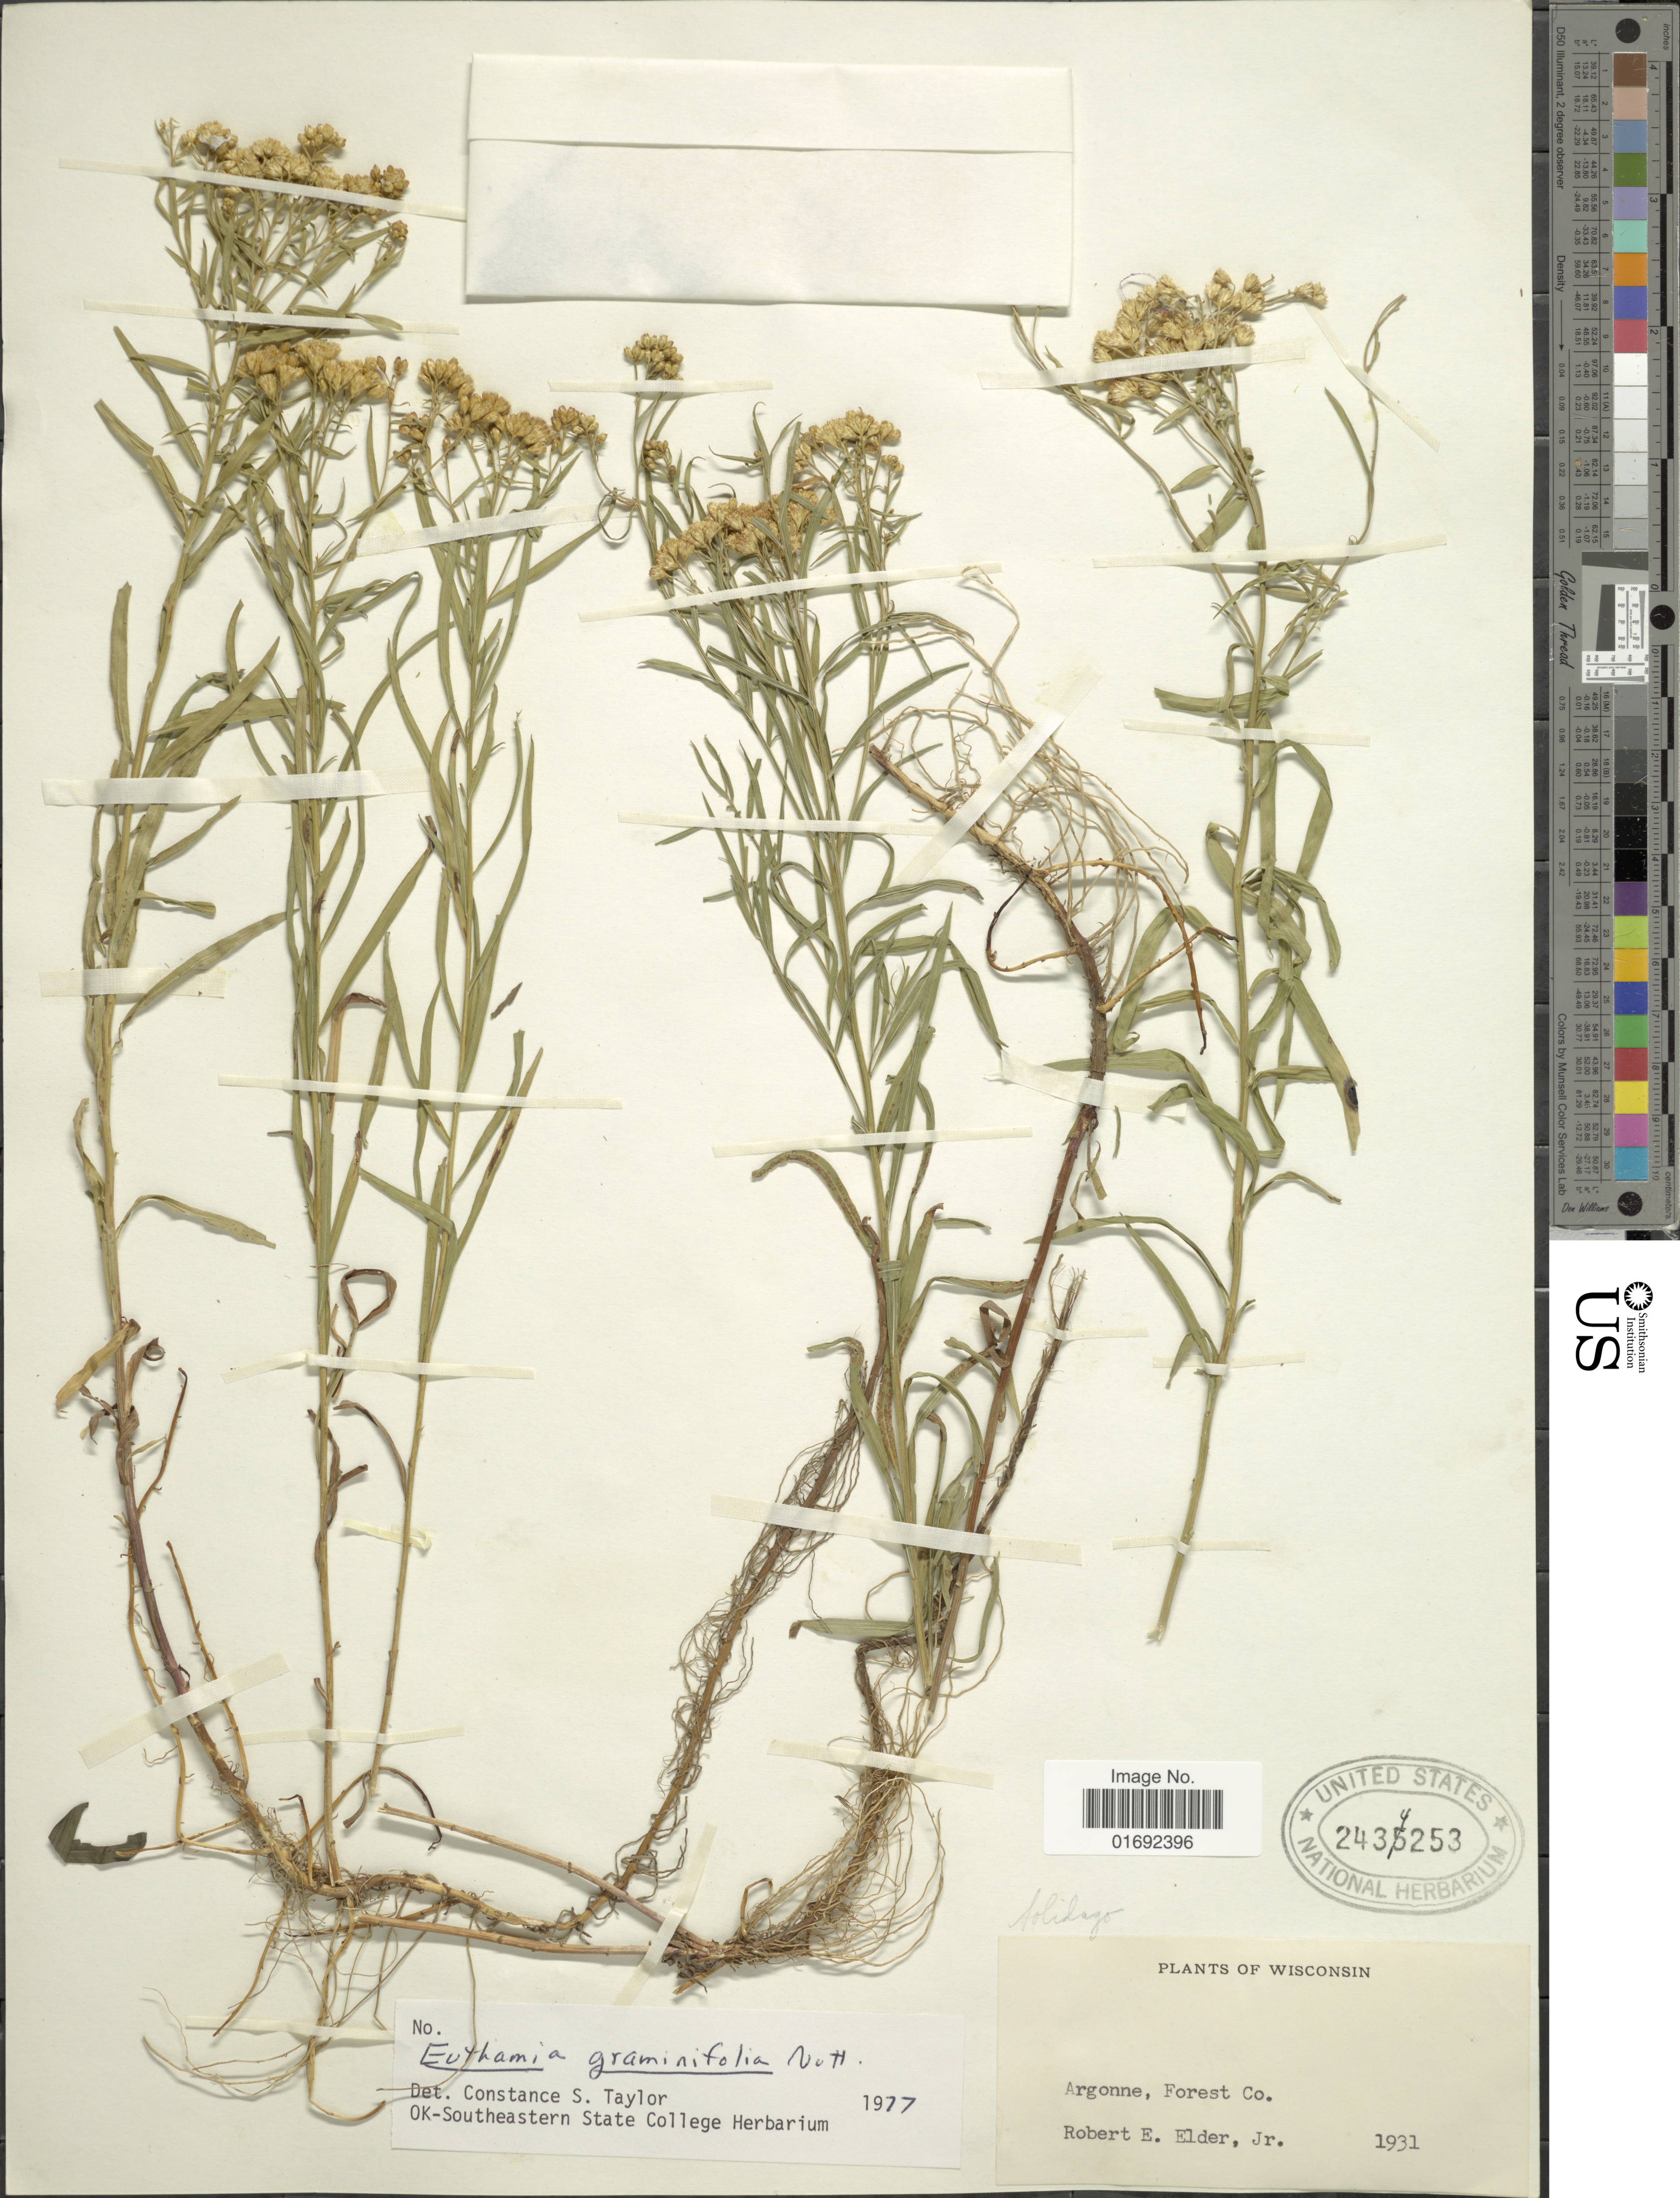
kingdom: Plantae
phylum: Tracheophyta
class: Magnoliopsida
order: Asterales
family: Asteraceae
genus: Euthamia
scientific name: Euthamia graminifolia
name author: (L.) Nutt.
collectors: R. E. Elder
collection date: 1931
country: United States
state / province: Wisconsin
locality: Argonne, Forest Co.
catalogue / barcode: US 2434253